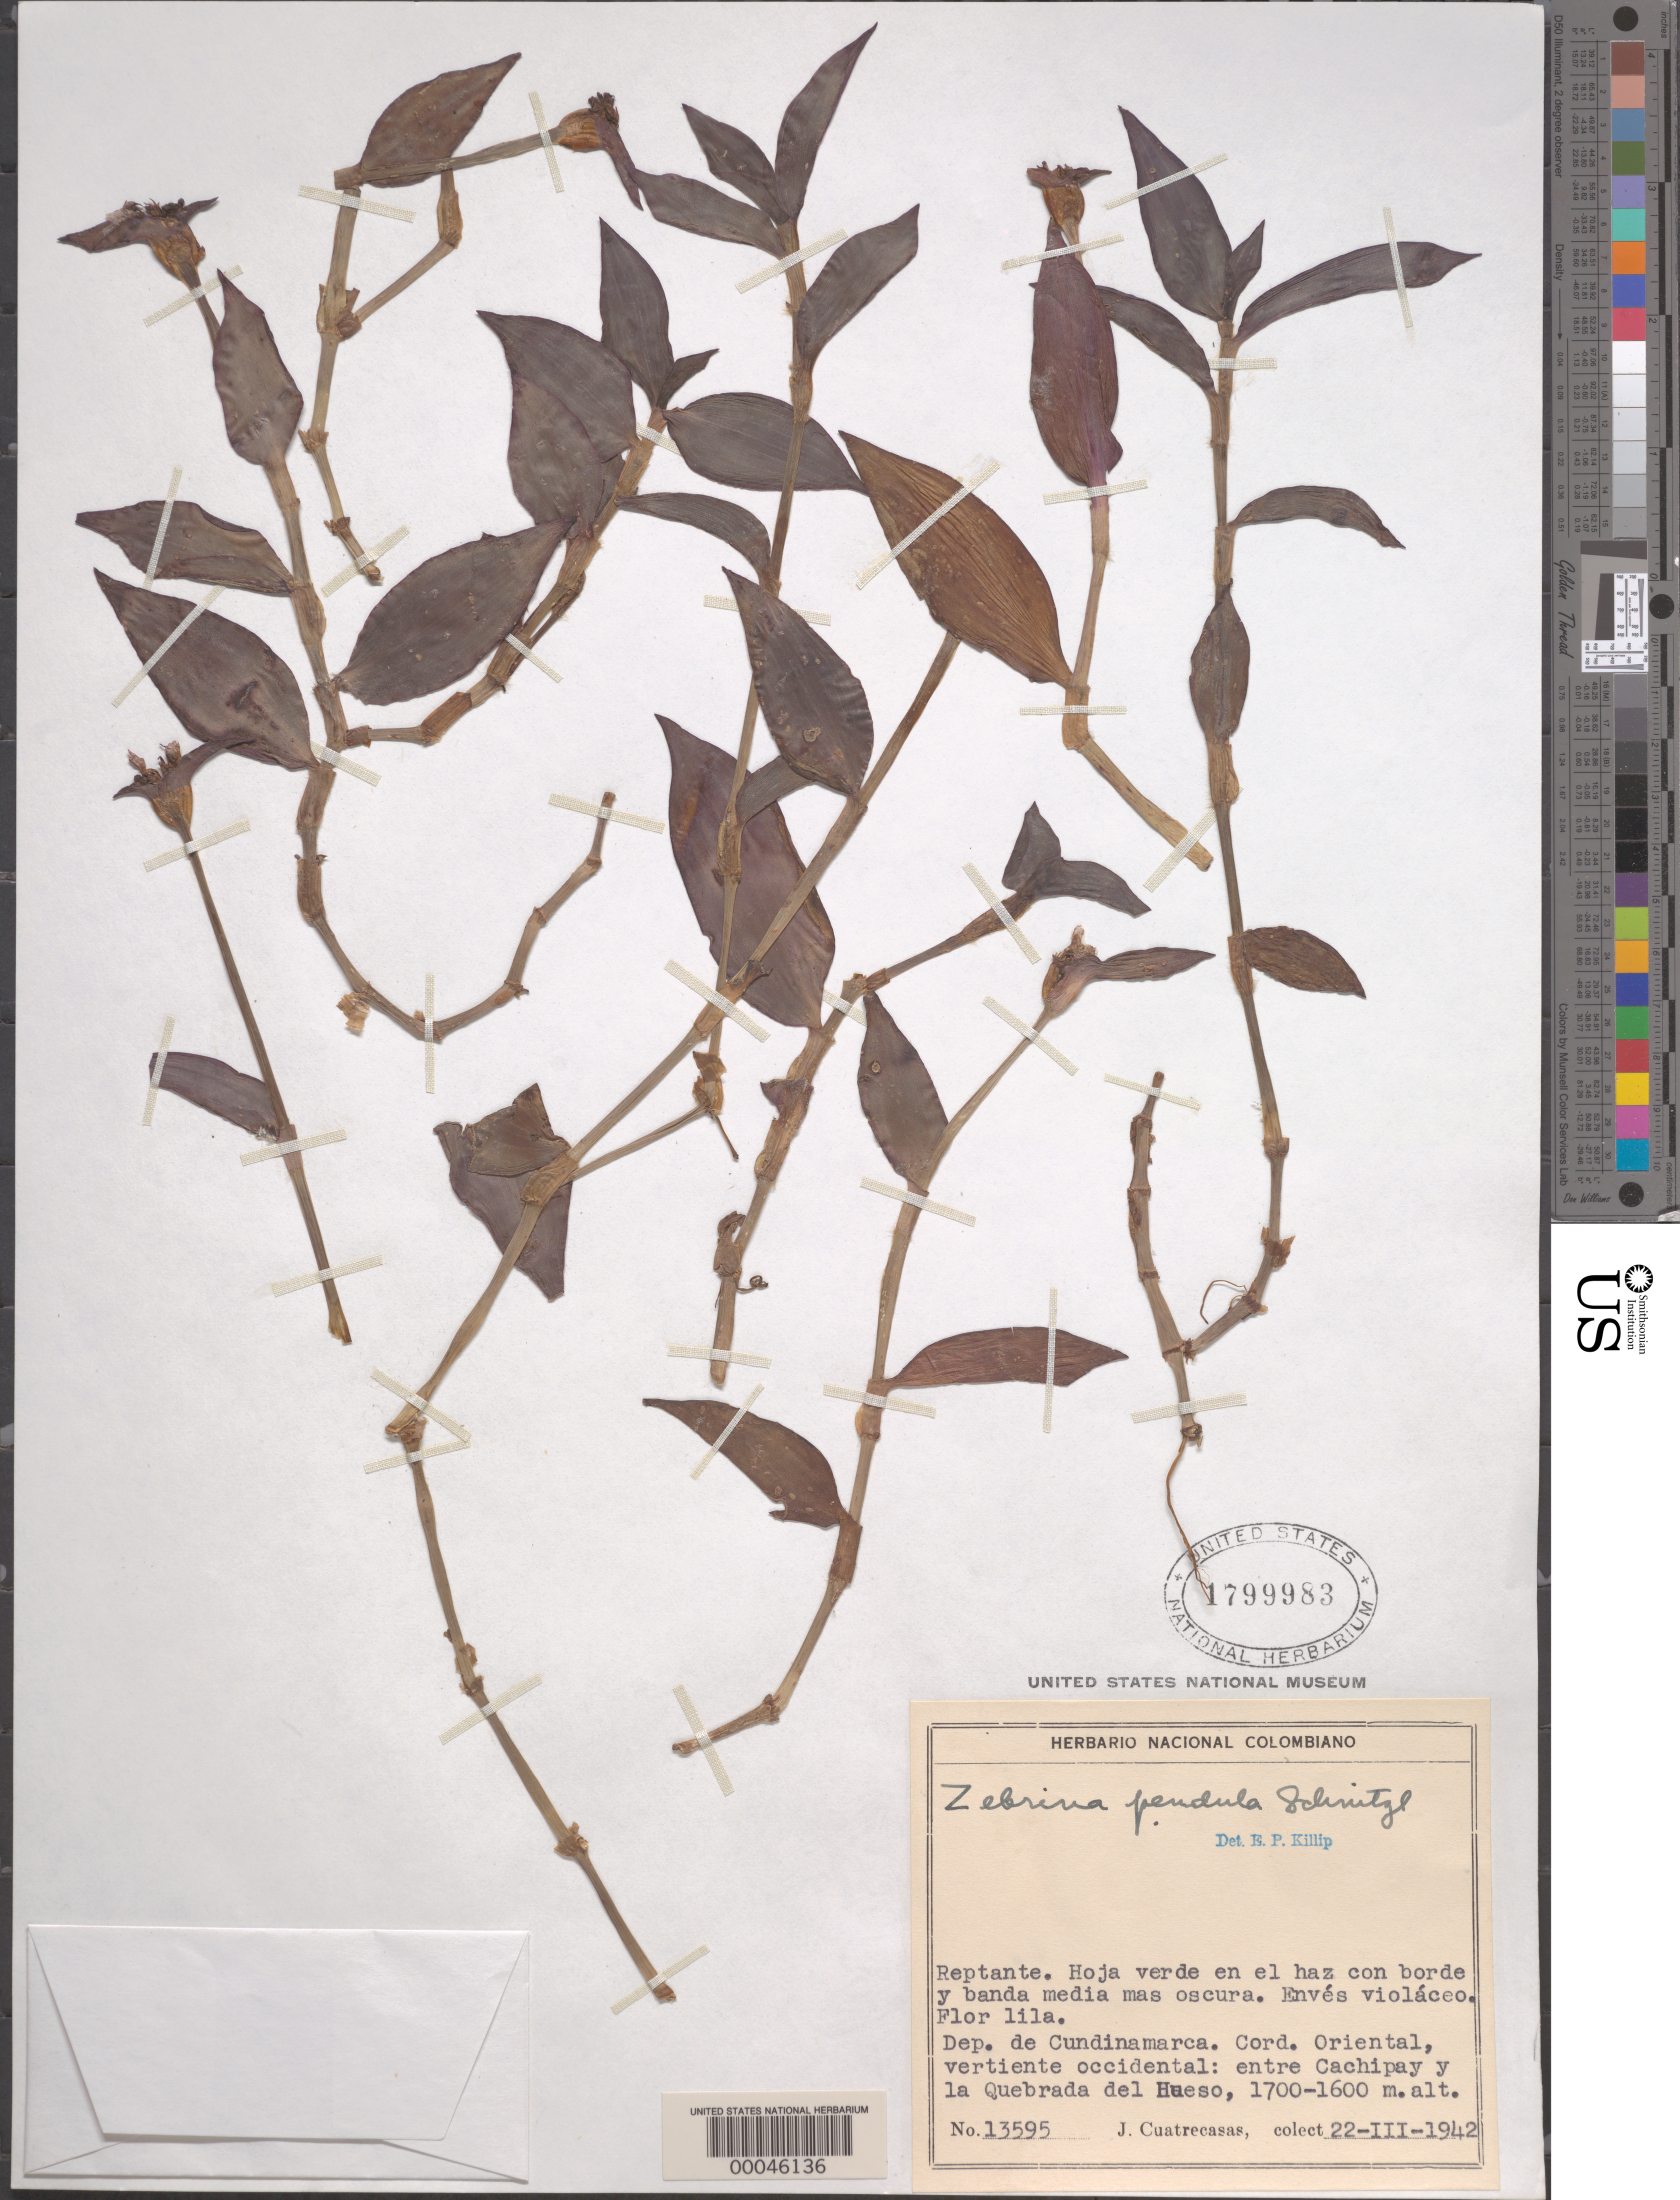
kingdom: Plantae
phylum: Tracheophyta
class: Liliopsida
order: Commelinales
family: Commelinaceae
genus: Tradescantia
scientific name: Tradescantia zebrina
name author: Bosse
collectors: J. Cuatrecasas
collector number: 13595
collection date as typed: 22 Mar 1942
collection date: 1942-03-22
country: Colombia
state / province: Cundinamarca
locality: Cordillera Oriental, between Cachipay and Quebrada del Hueso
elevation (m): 1600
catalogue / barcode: US 1799983